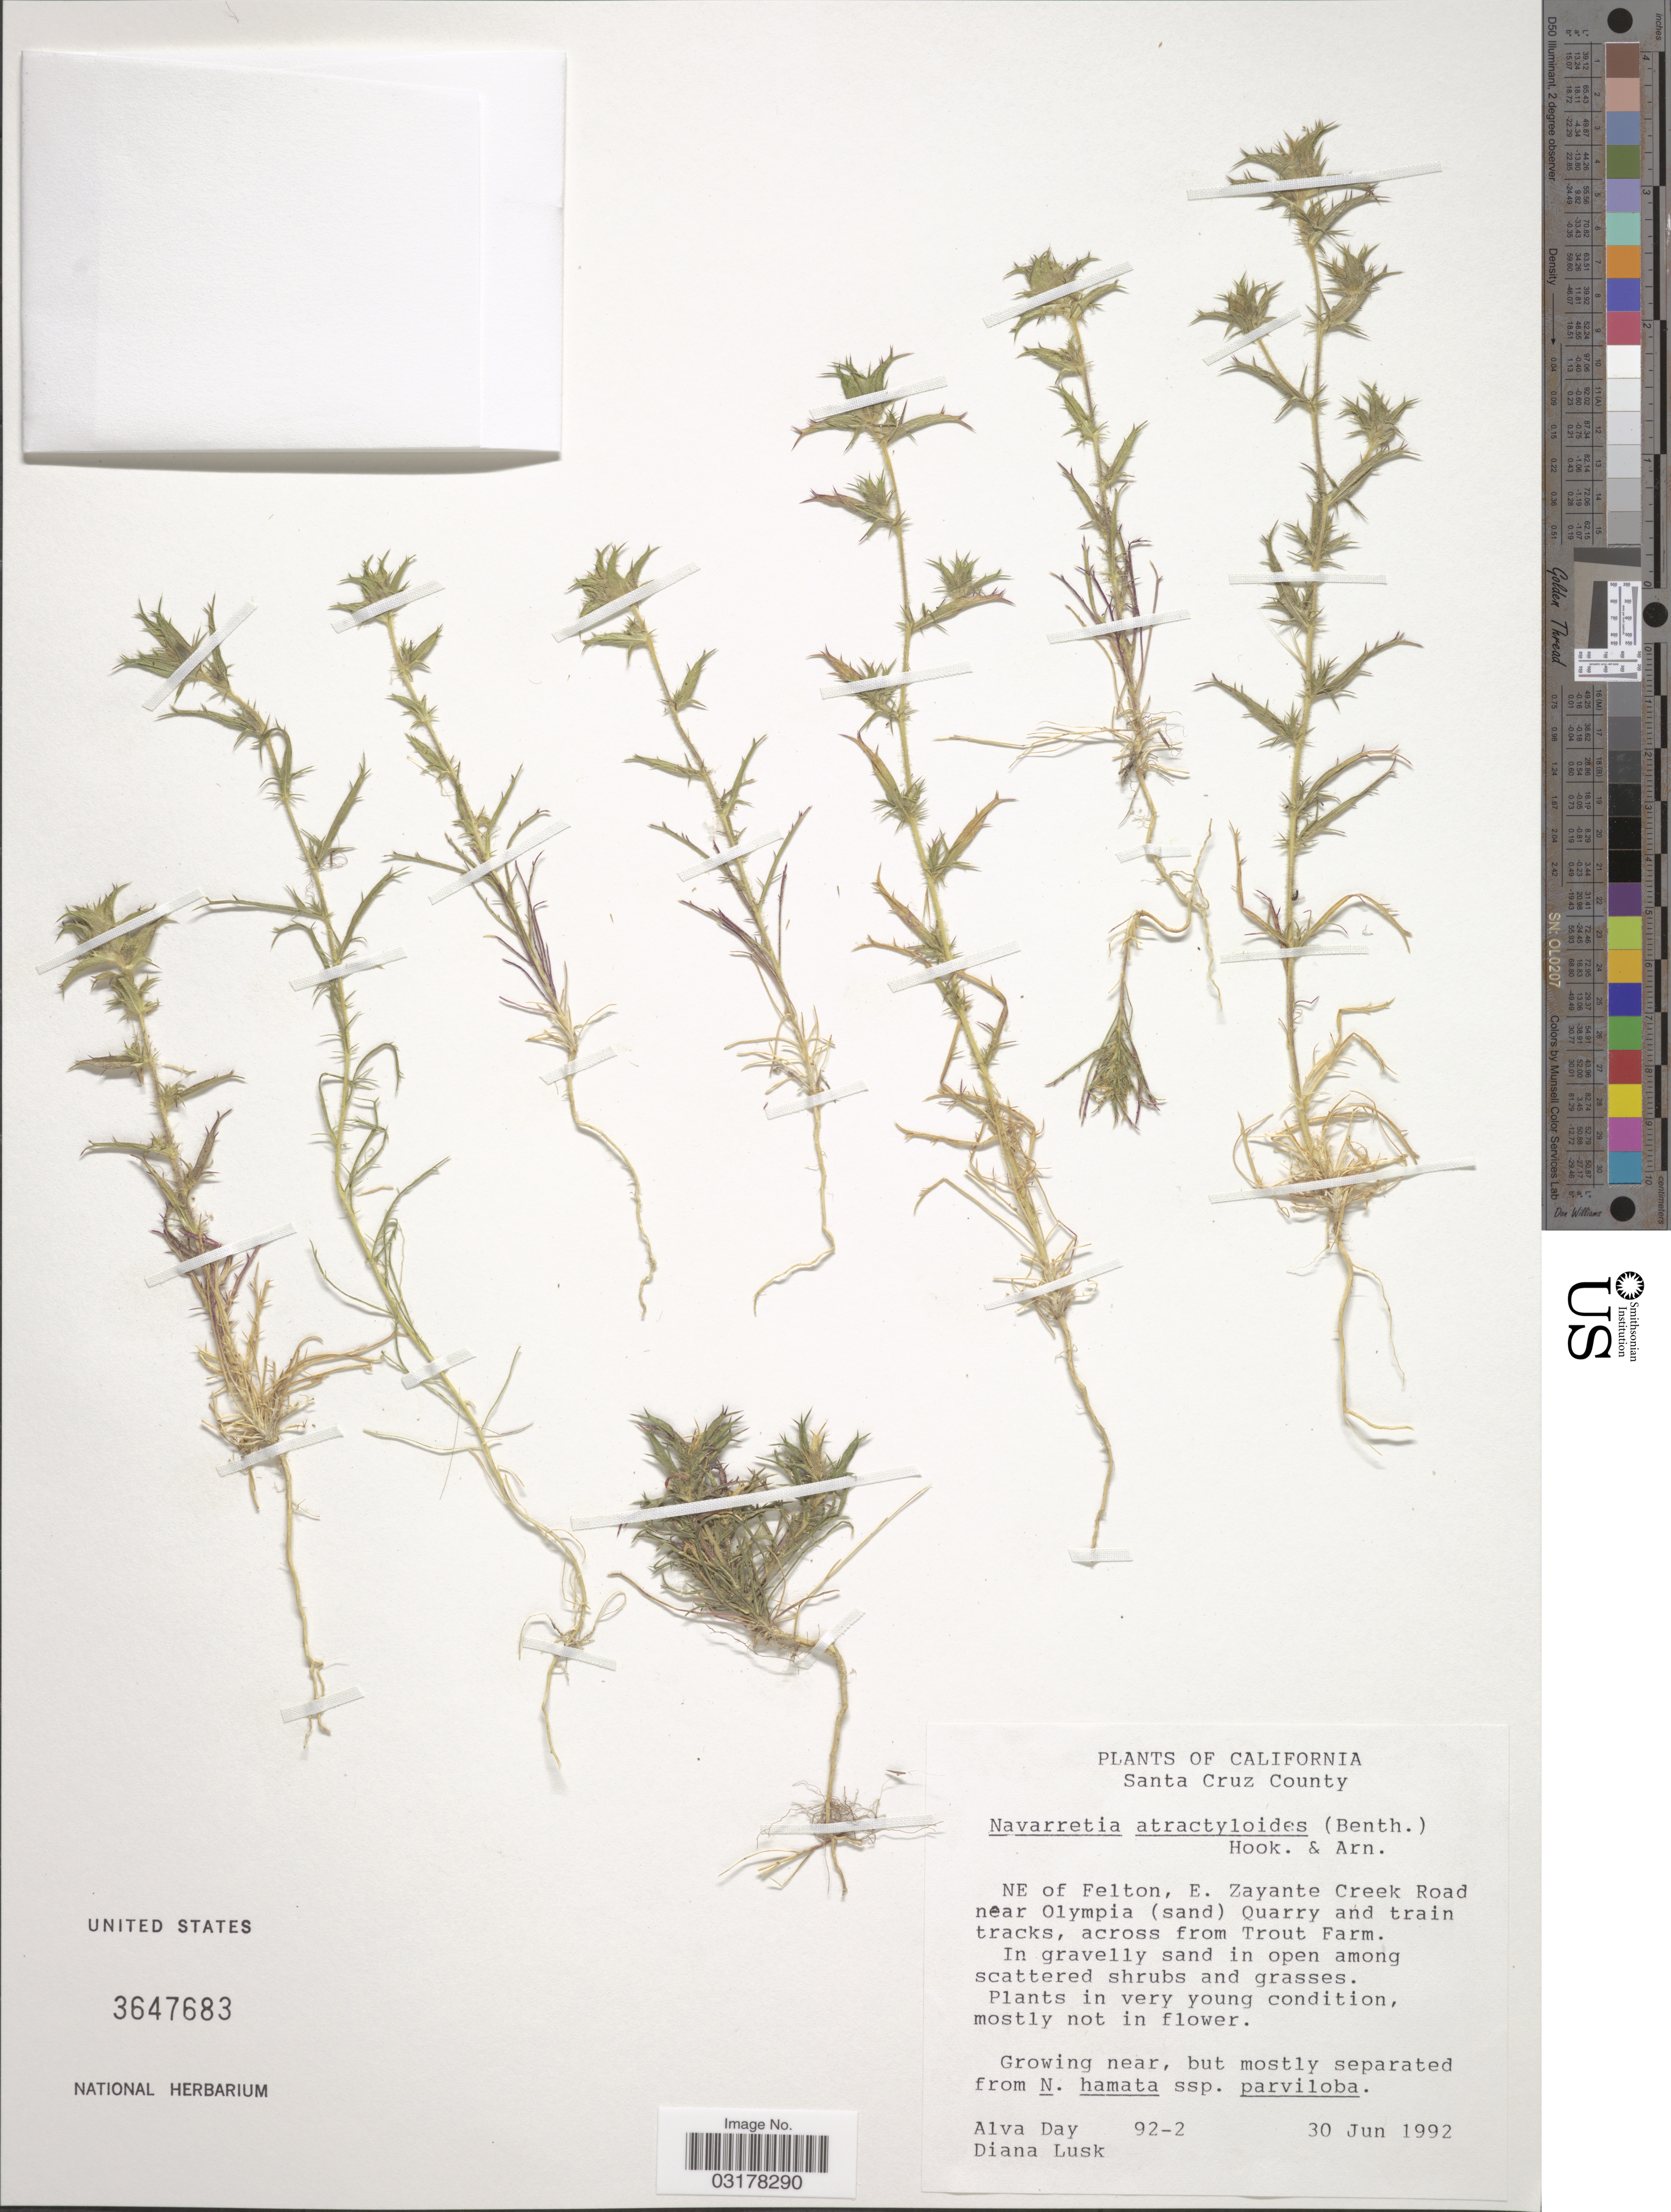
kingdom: Plantae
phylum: Tracheophyta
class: Magnoliopsida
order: Ericales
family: Polemoniaceae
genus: Navarretia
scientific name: Navarretia atractyloides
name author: (Benth.) Hook. & Arn.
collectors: A. G. Day & D. Lusk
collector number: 92-2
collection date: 1992-06-30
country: United States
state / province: California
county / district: Santa Cruz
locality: Santa Cruz County. NE of Felton, E. Zayante Creek Road near Olympia (sand) Quarry and train tracks, across from Trout Farm.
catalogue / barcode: US 3647683